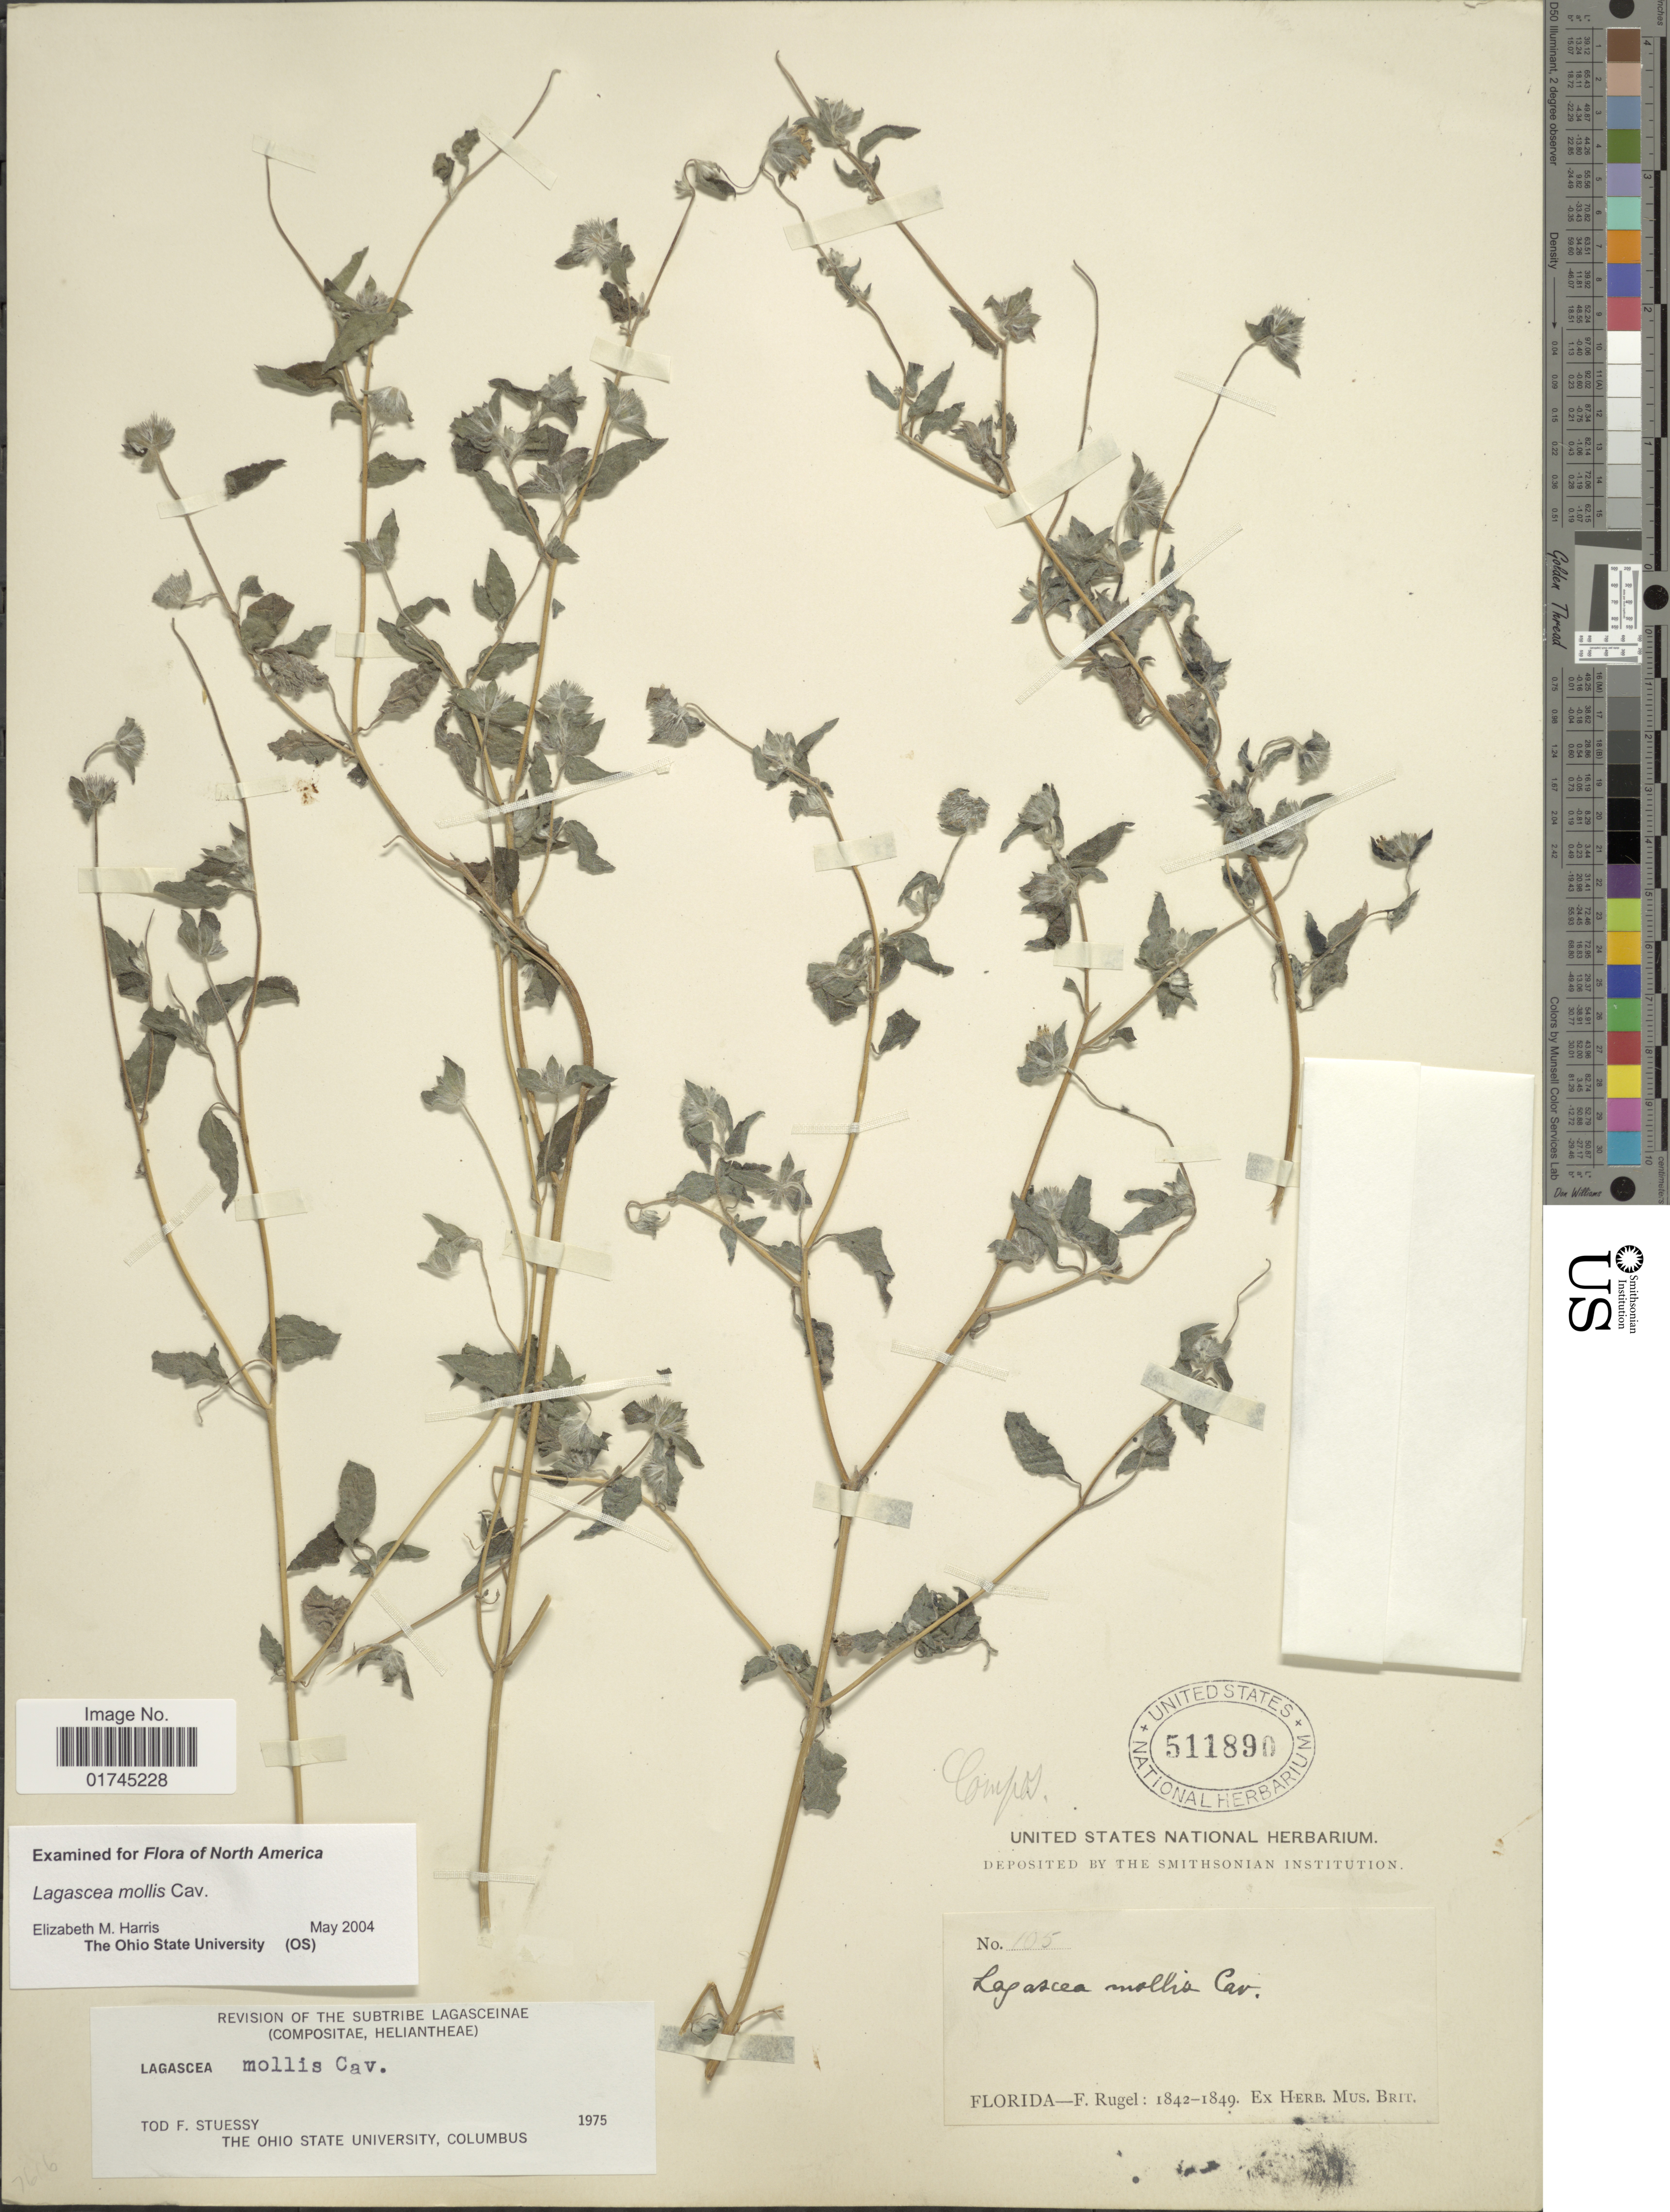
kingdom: Plantae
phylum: Tracheophyta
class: Magnoliopsida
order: Asterales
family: Asteraceae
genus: Lagascea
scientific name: Lagascea mollis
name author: Cav.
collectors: F. Rugel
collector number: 105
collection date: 1842/1849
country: United States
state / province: Florida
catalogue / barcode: US 511890